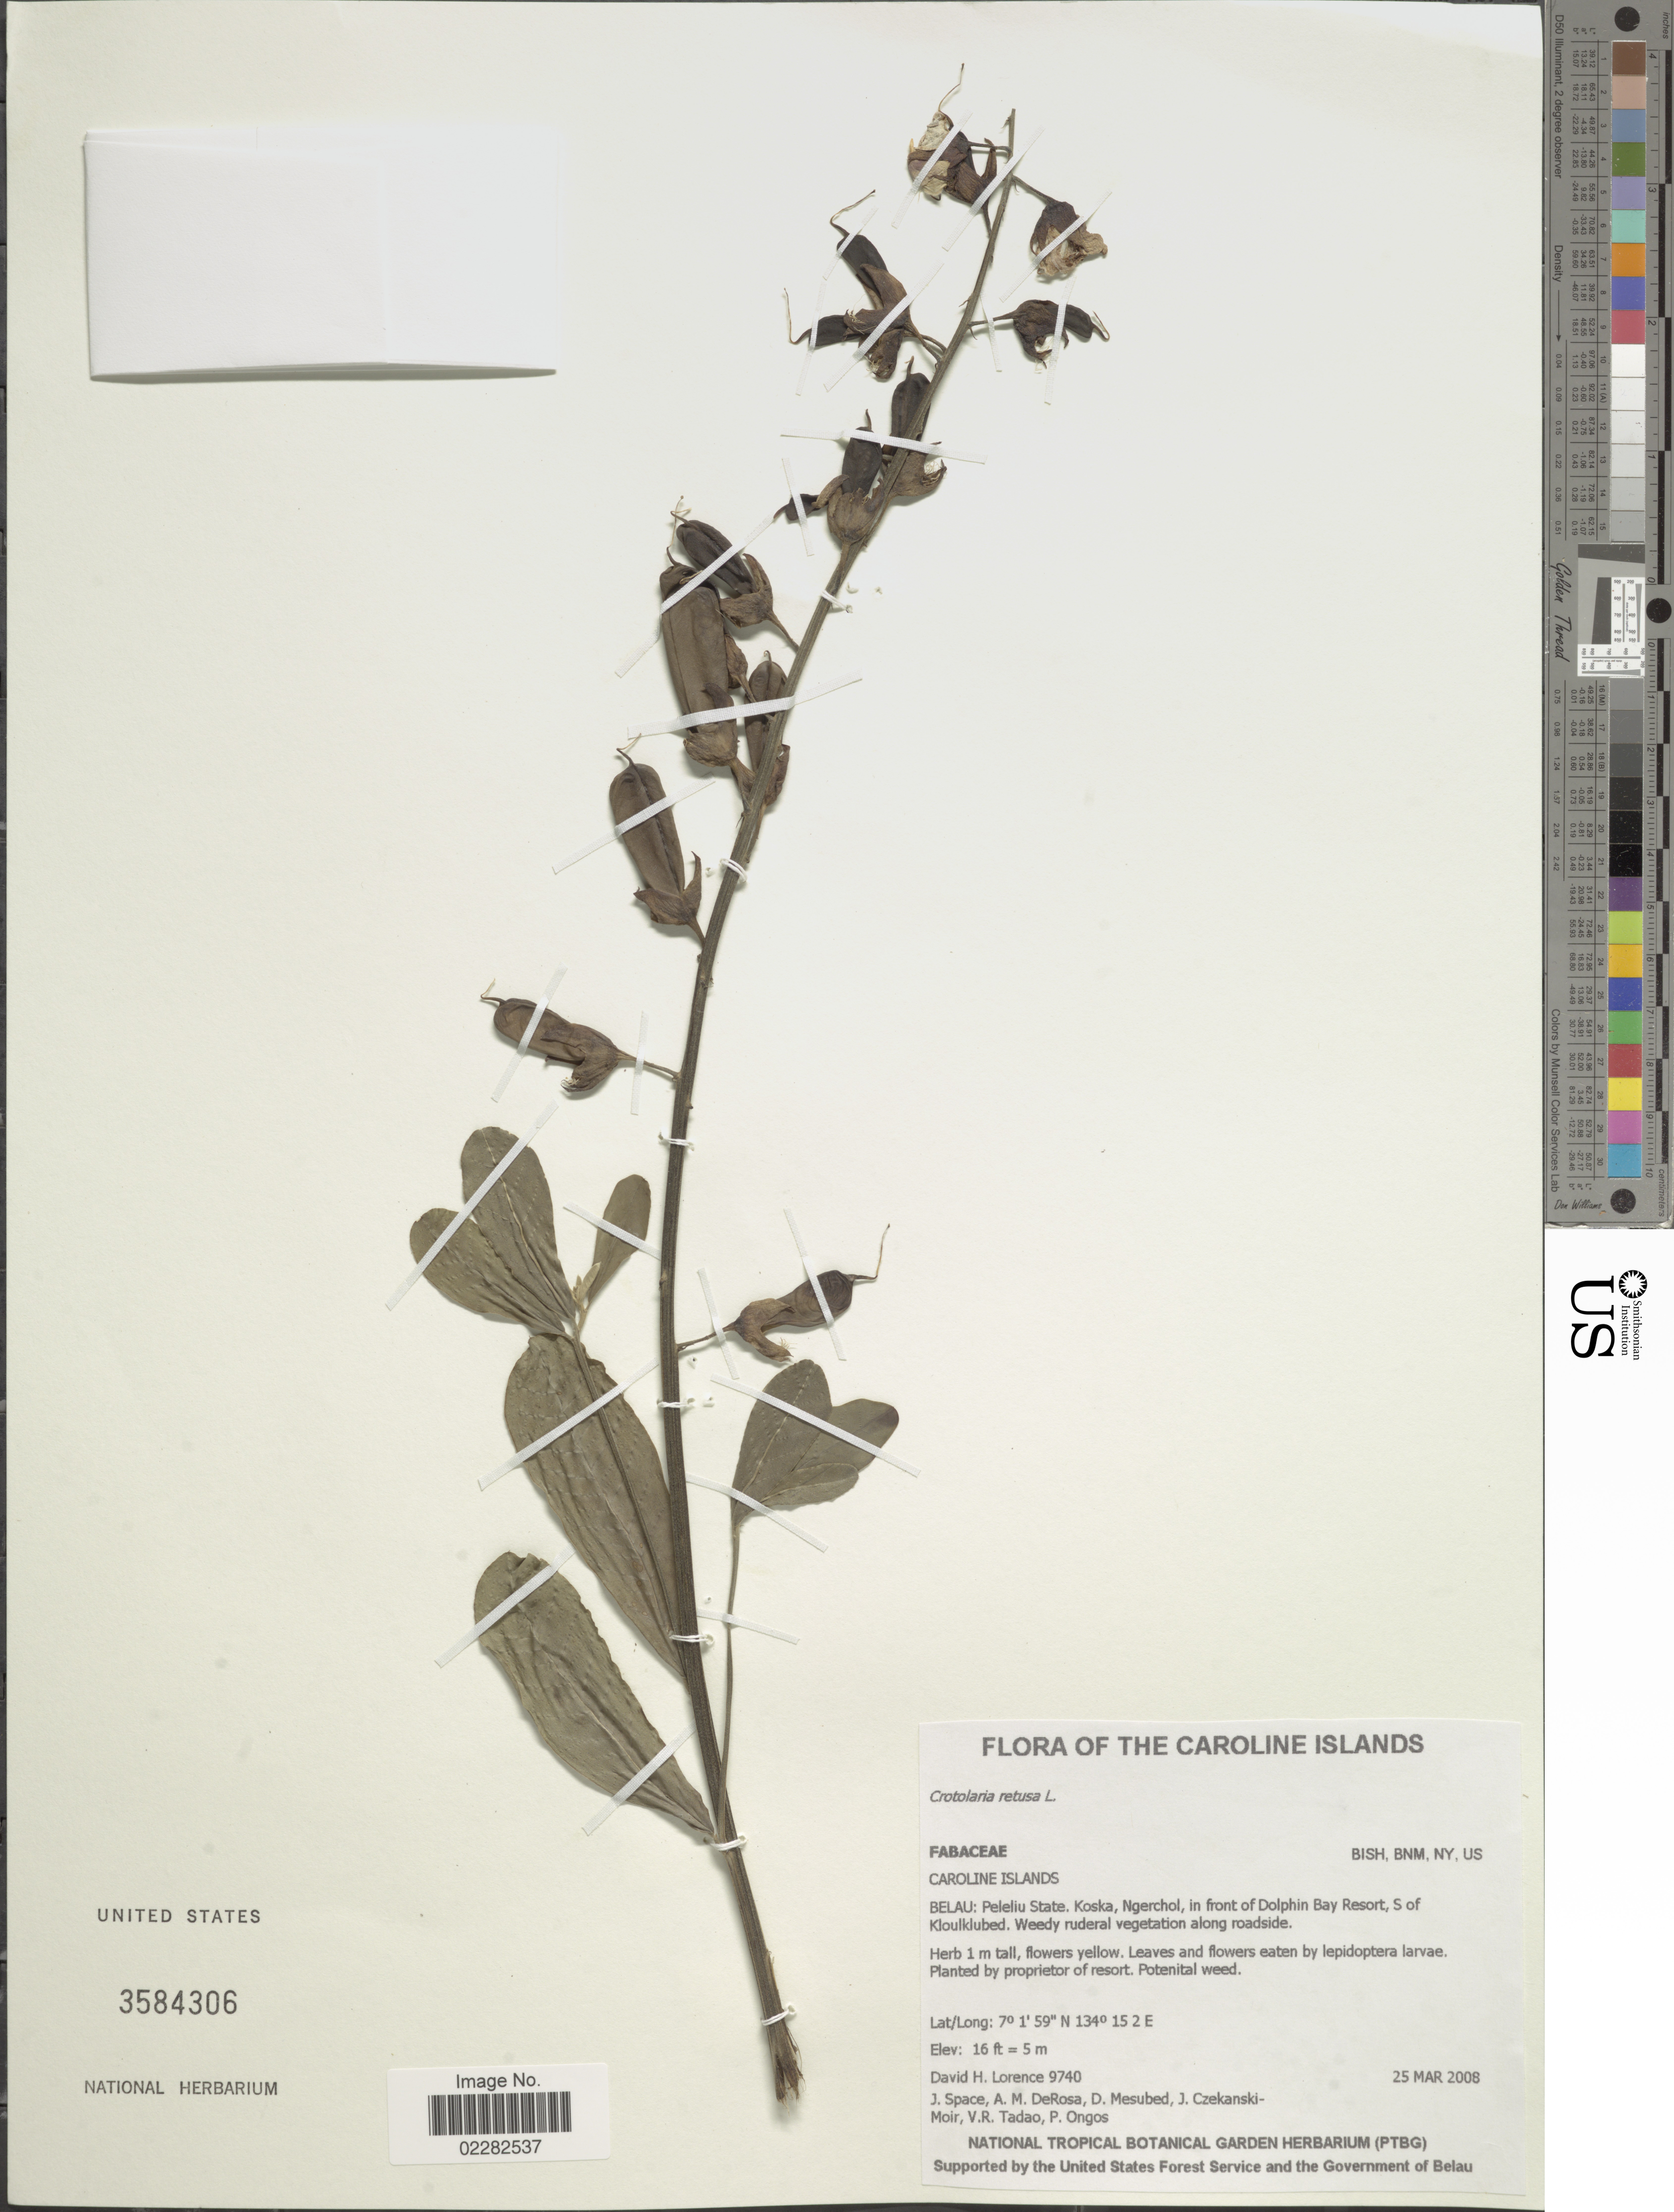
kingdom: Plantae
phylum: Tracheophyta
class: Magnoliopsida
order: Fabales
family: Fabaceae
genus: Crotalaria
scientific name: Crotalaria retusa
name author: L.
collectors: D. Lorence, J. Space, A. DeRosa, D. Mesubed & et al.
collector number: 9740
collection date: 2008-03-25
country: Palau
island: Beliliou [Peleliu]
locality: Belau: Peleliu State, Koska, Ngerchol, in front of Dolphin Bay Resort, S of Kloulklubed, weedy ruderal vegetation along roadside.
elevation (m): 5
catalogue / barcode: US 3584306